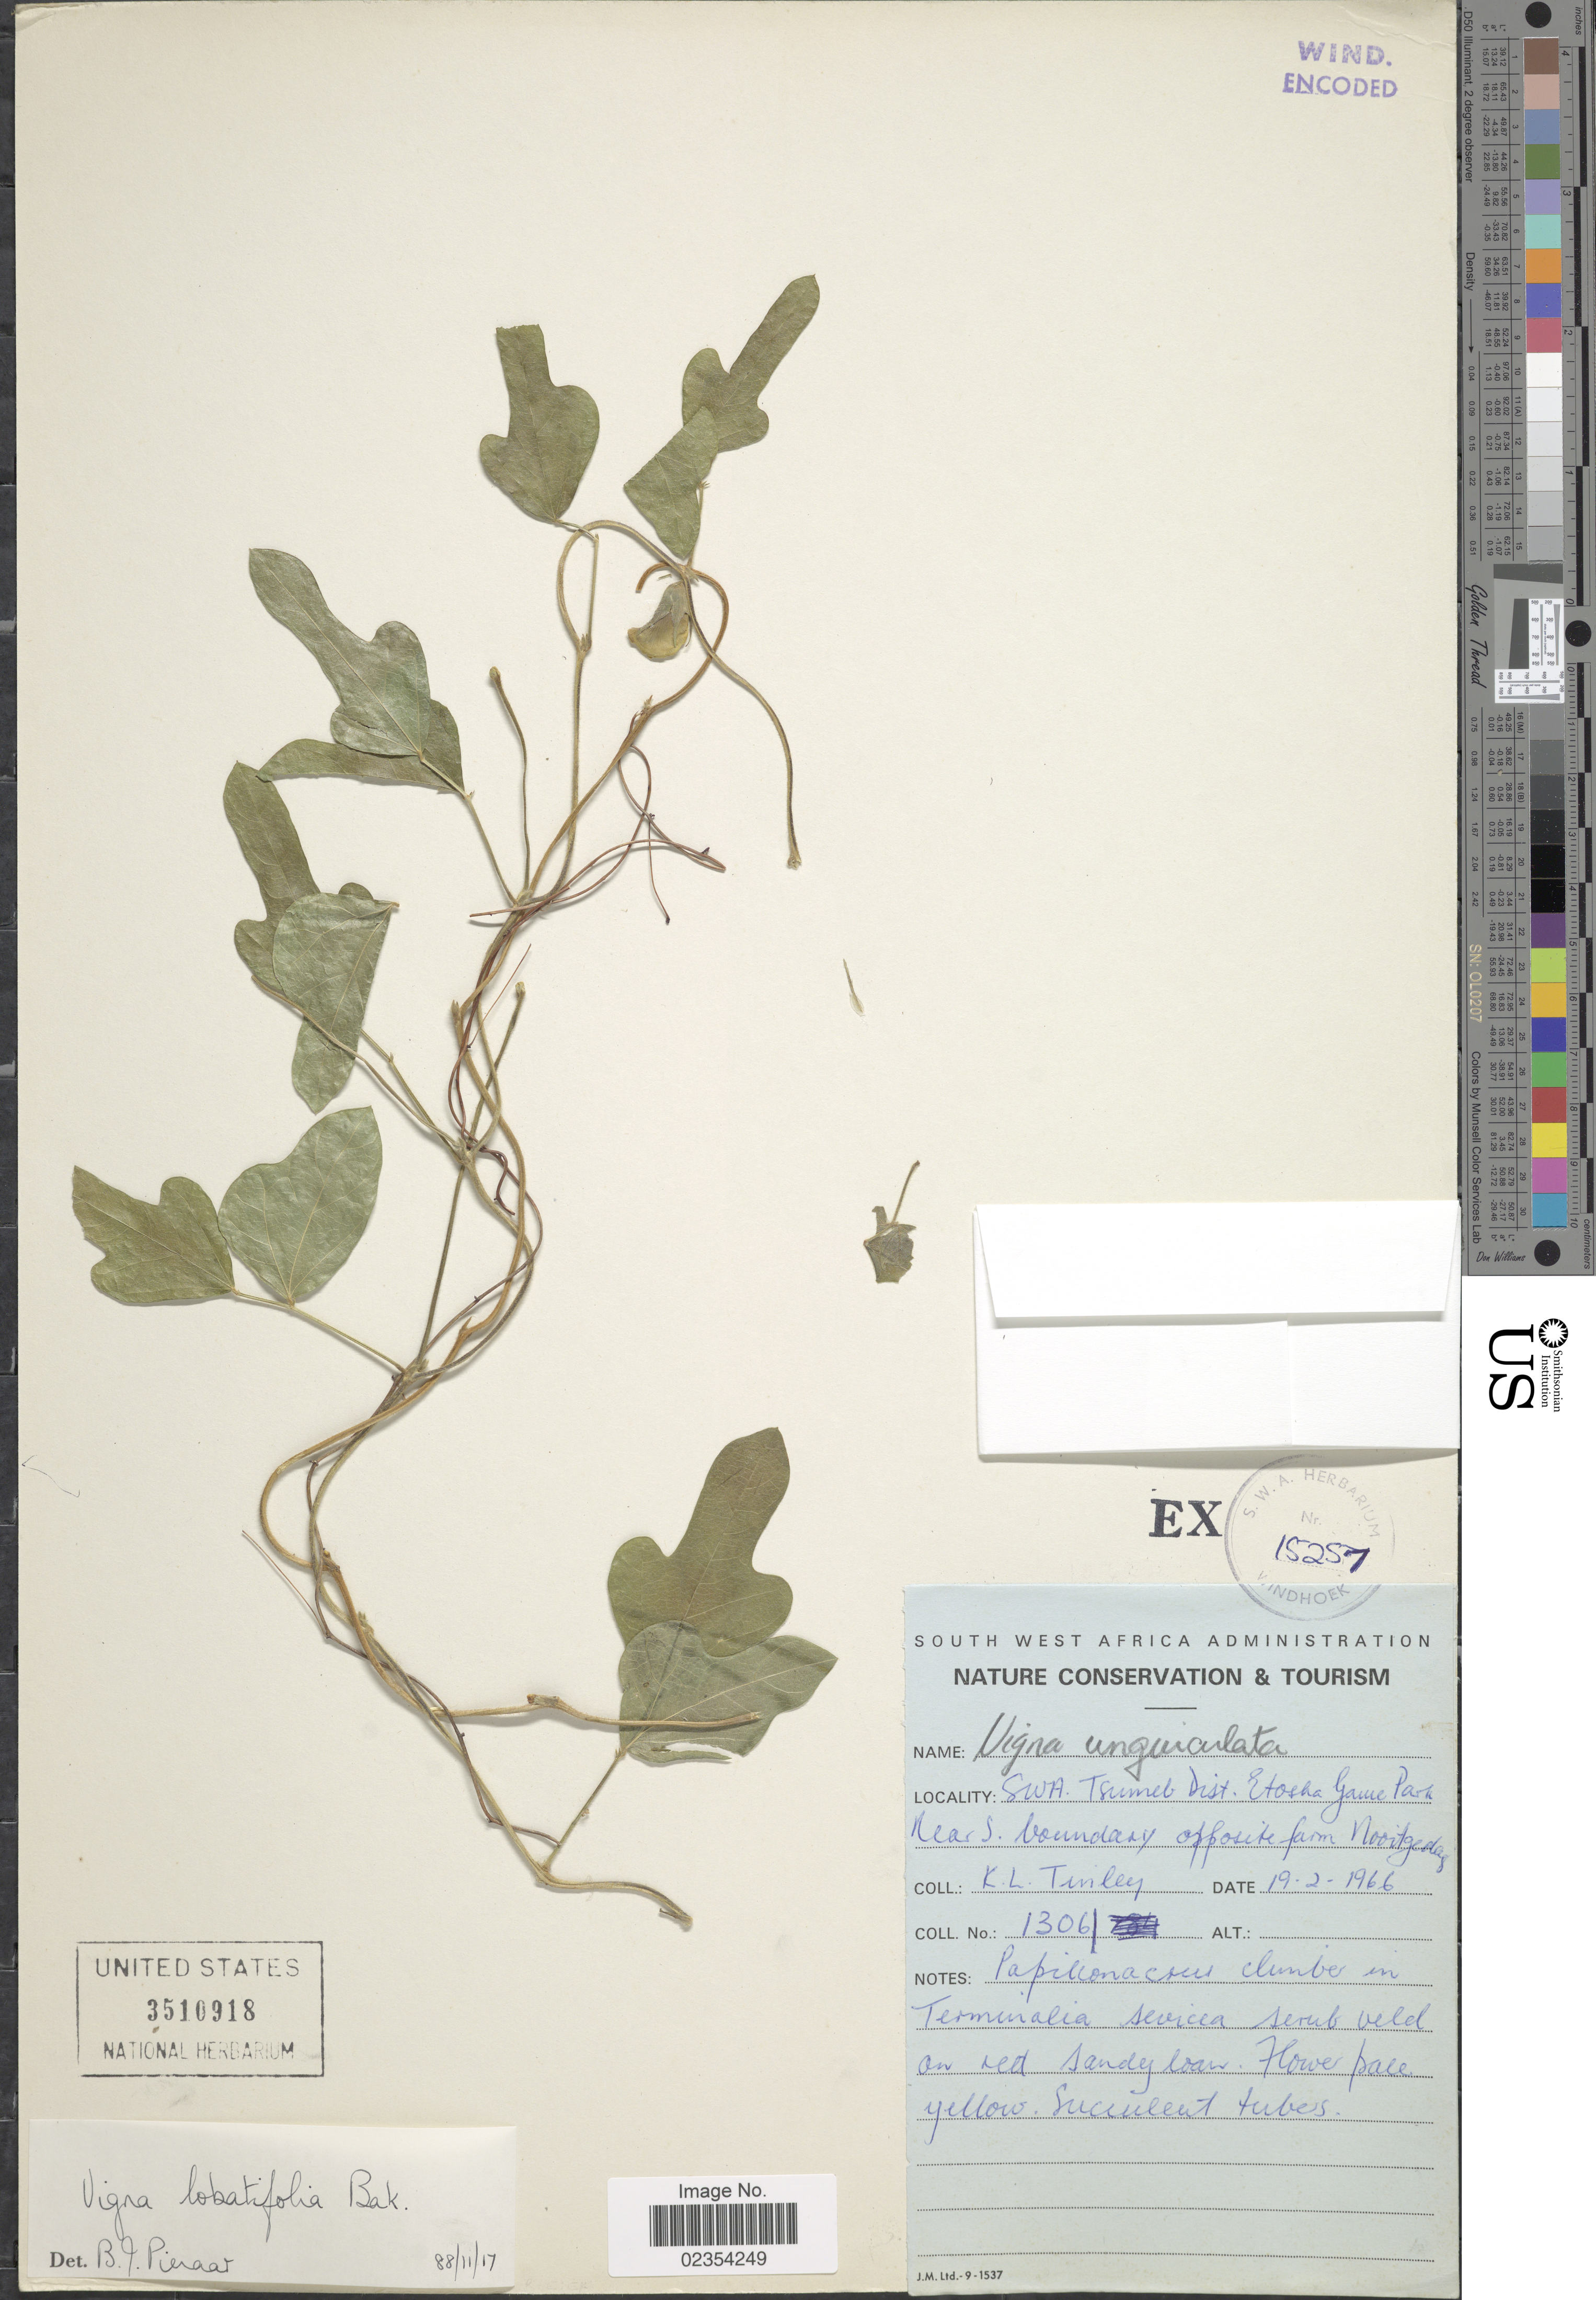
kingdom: Plantae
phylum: Tracheophyta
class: Magnoliopsida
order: Fabales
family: Fabaceae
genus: Vigna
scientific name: Vigna lobatifolia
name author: Baker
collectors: K. Tinley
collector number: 13061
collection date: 1966-02-19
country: Namibia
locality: SWA Tsumeb Dist. Etosha Game Park near S. boundary opposite farm Nooitgedag.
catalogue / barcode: US 3510918